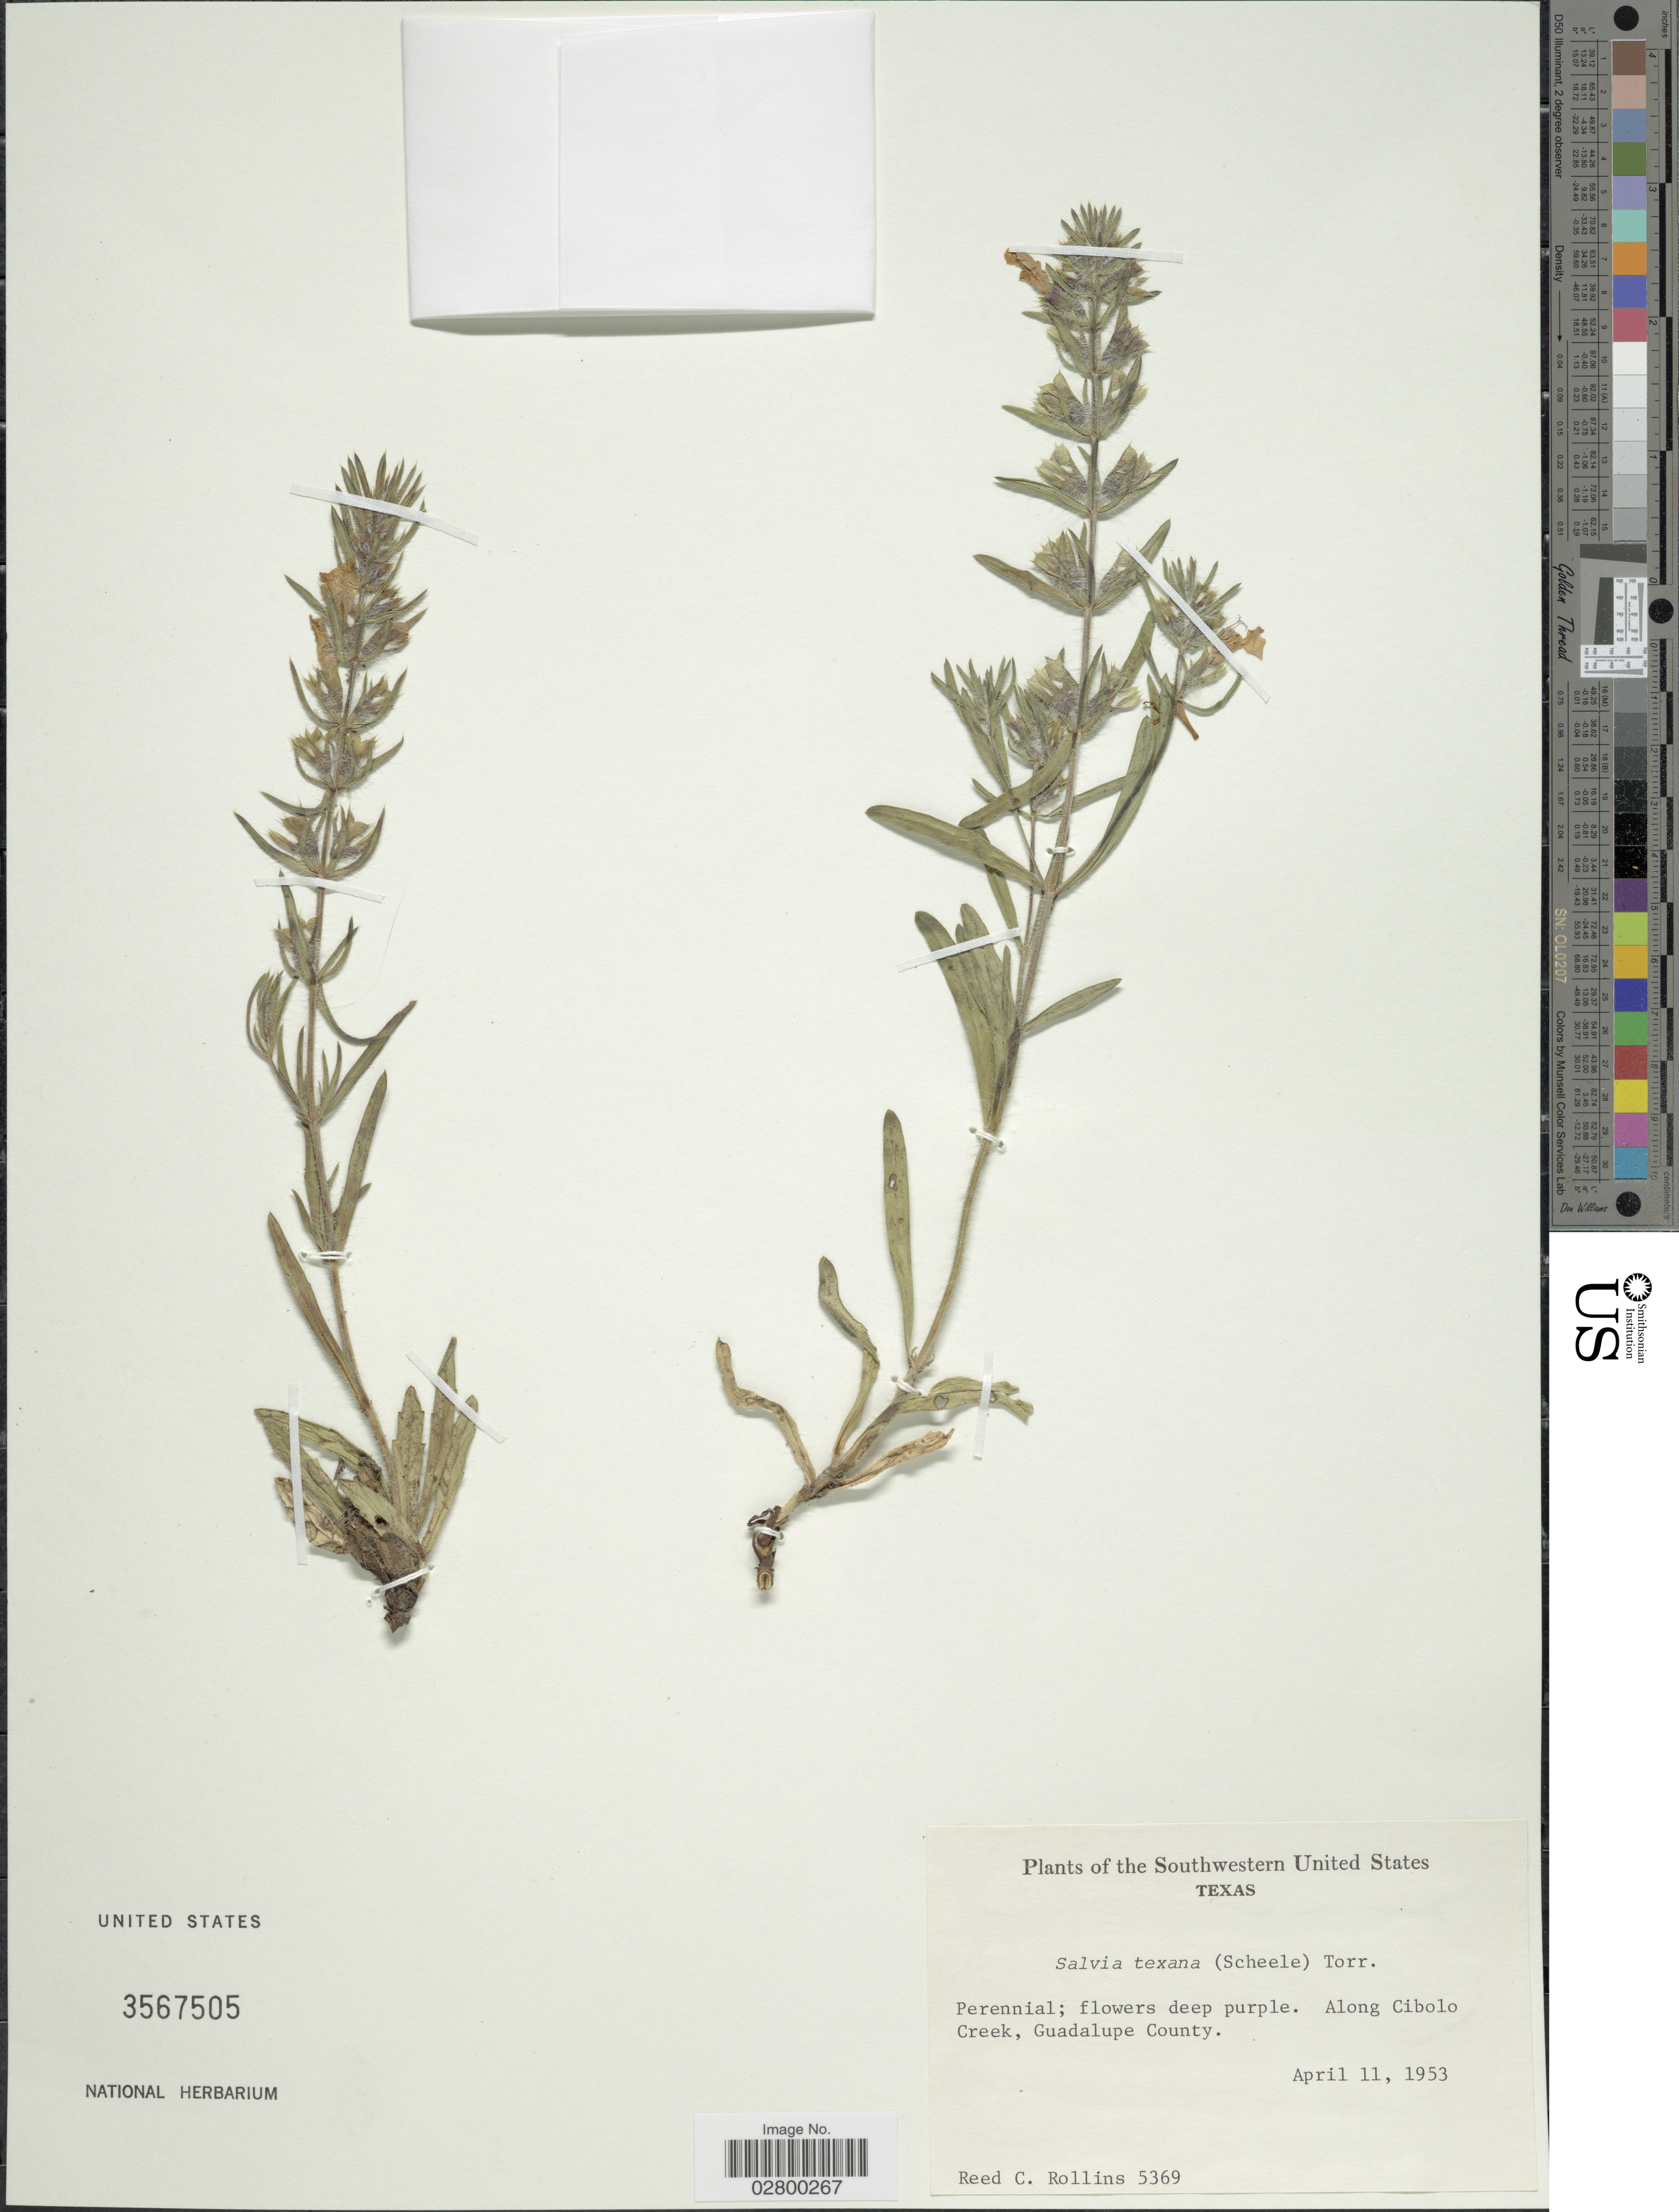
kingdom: Plantae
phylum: Tracheophyta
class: Magnoliopsida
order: Lamiales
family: Lamiaceae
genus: Salvia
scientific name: Salvia texana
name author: (Scheele) Torr.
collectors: R. C. Rollins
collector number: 5369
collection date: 1953-04-11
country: United States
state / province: Texas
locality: Southwestern United States, Texas, Along Cibolo Creek, Guadalupe County.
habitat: along Cibolo Creek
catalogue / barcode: US 3567505